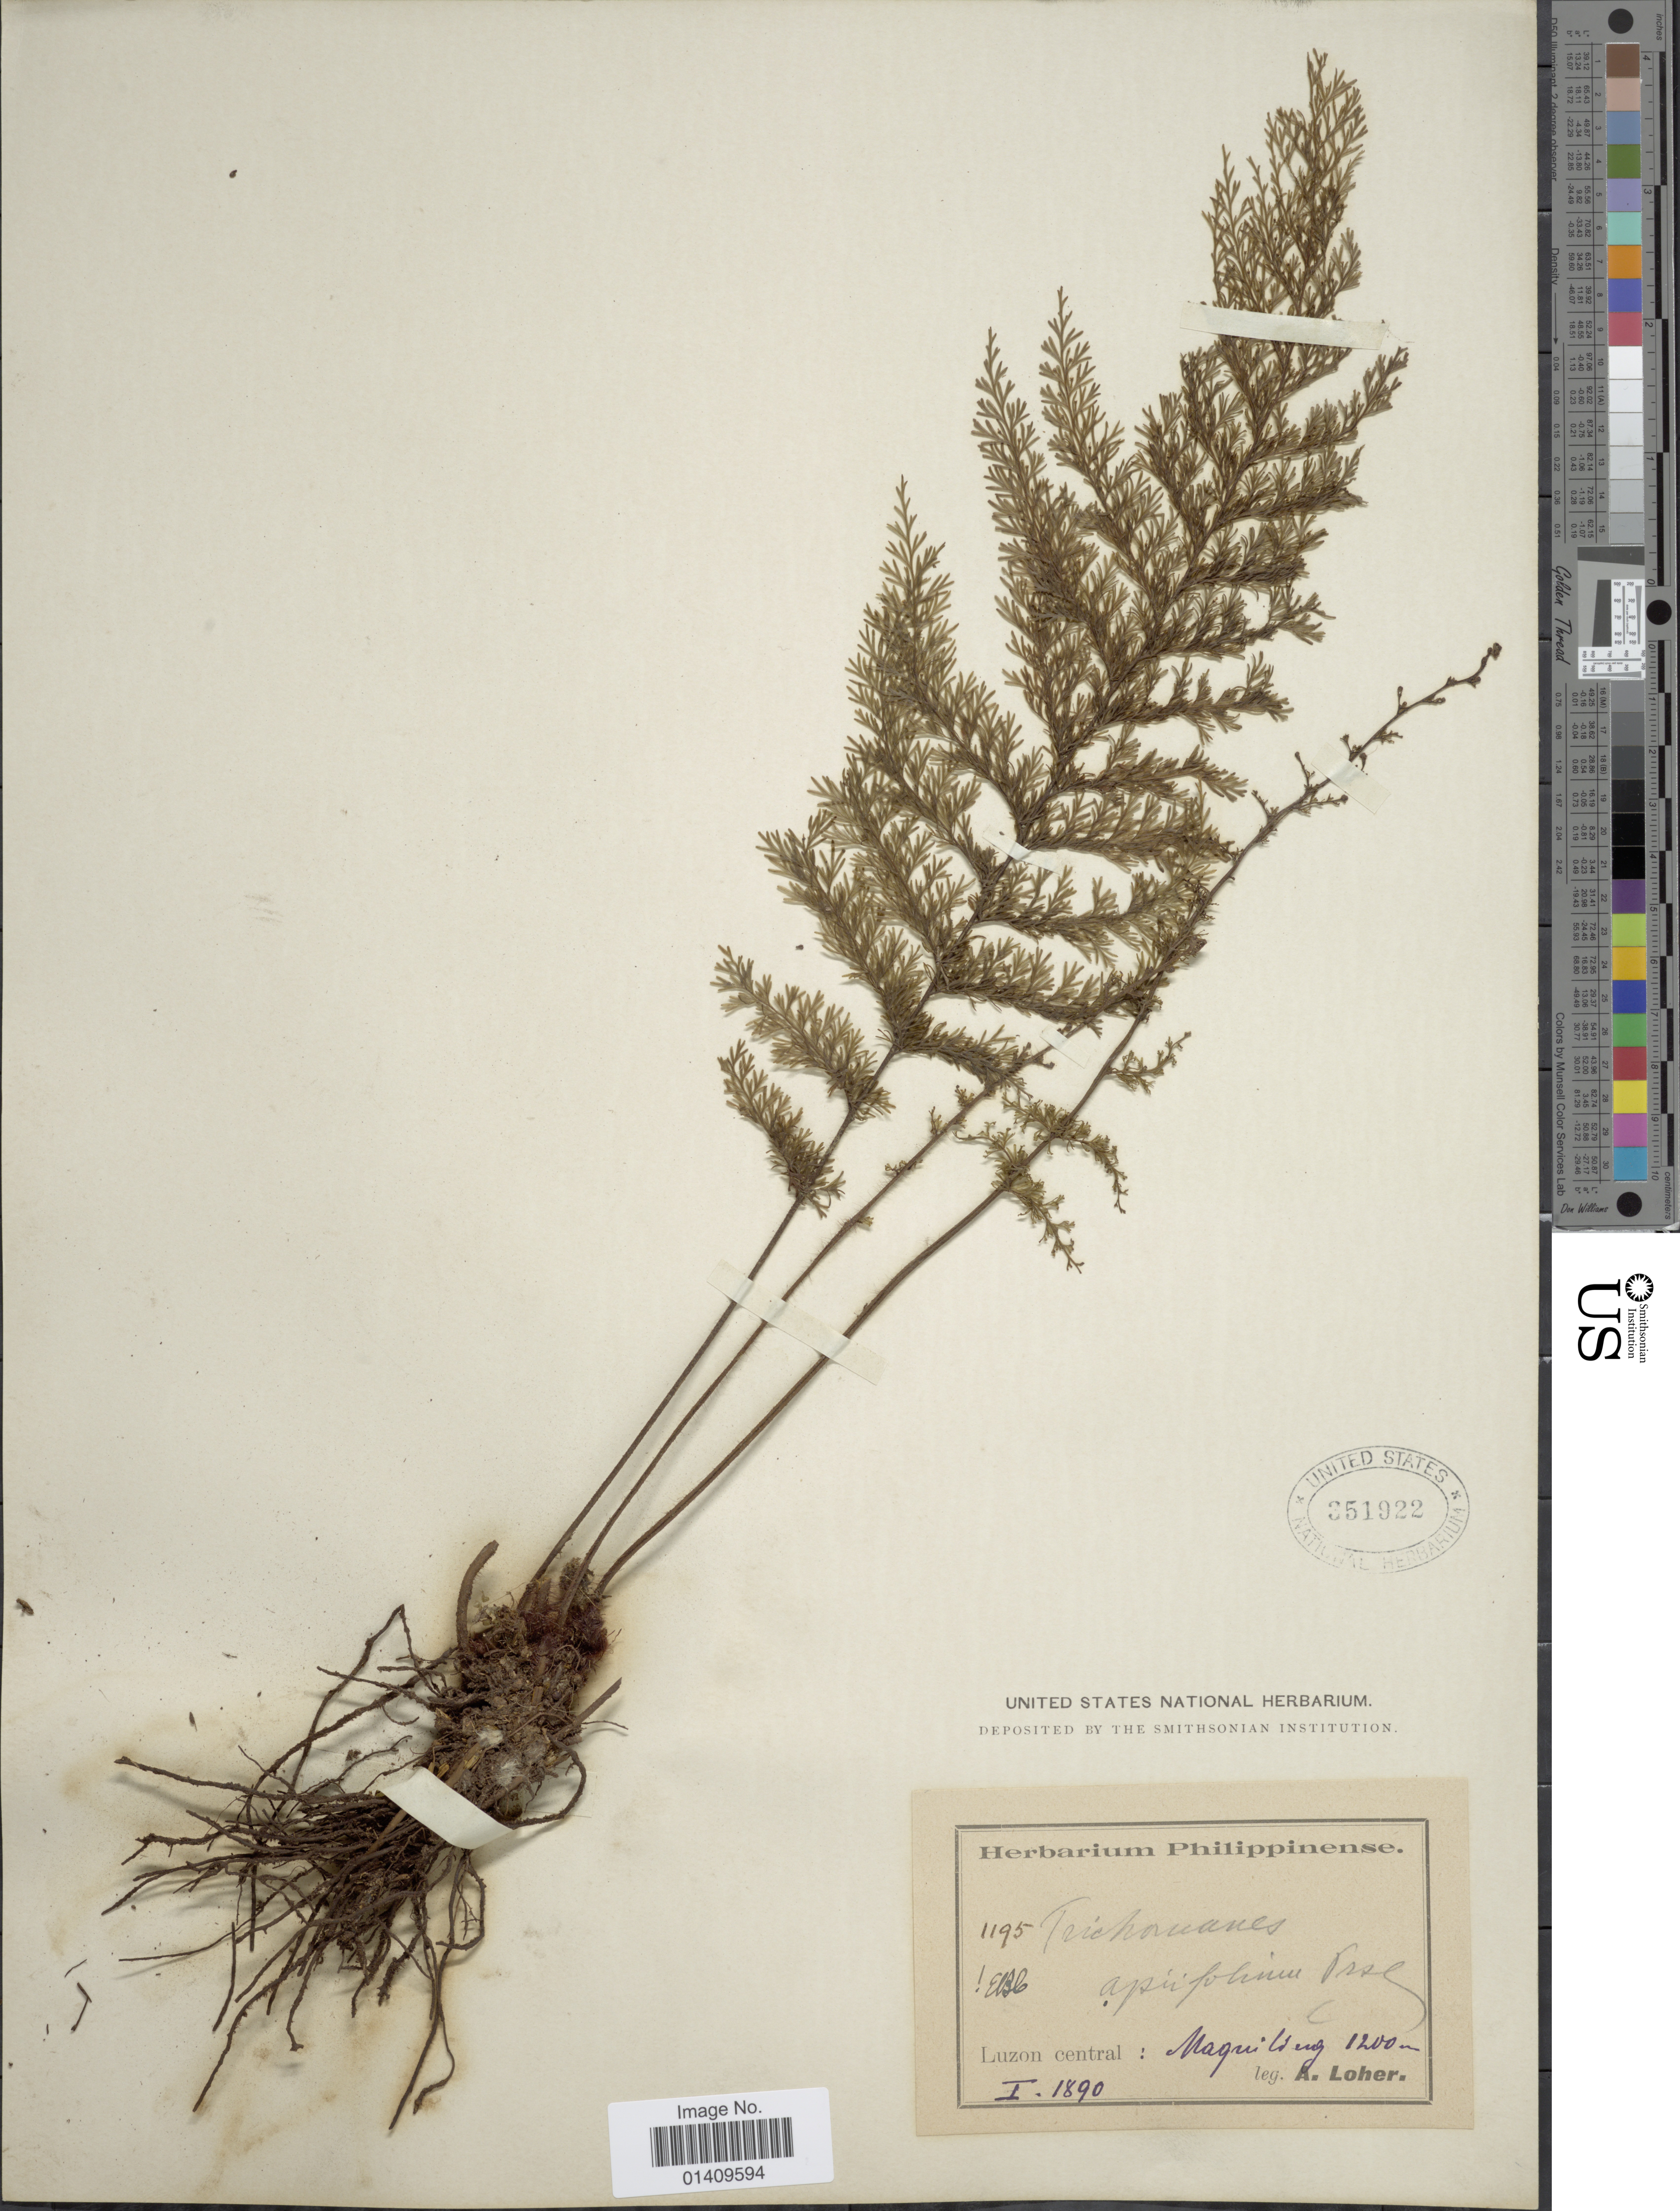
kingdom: Plantae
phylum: Tracheophyta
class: Polypodiopsida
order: Hymenophyllales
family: Hymenophyllaceae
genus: Callistopteris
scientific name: Callistopteris apiifolia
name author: (C. Presl) Copel.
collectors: A. Loher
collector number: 1195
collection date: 1890-01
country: Philippines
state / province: Central Luzon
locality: Luzon central: Maquilling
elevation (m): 1200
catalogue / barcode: US 351922